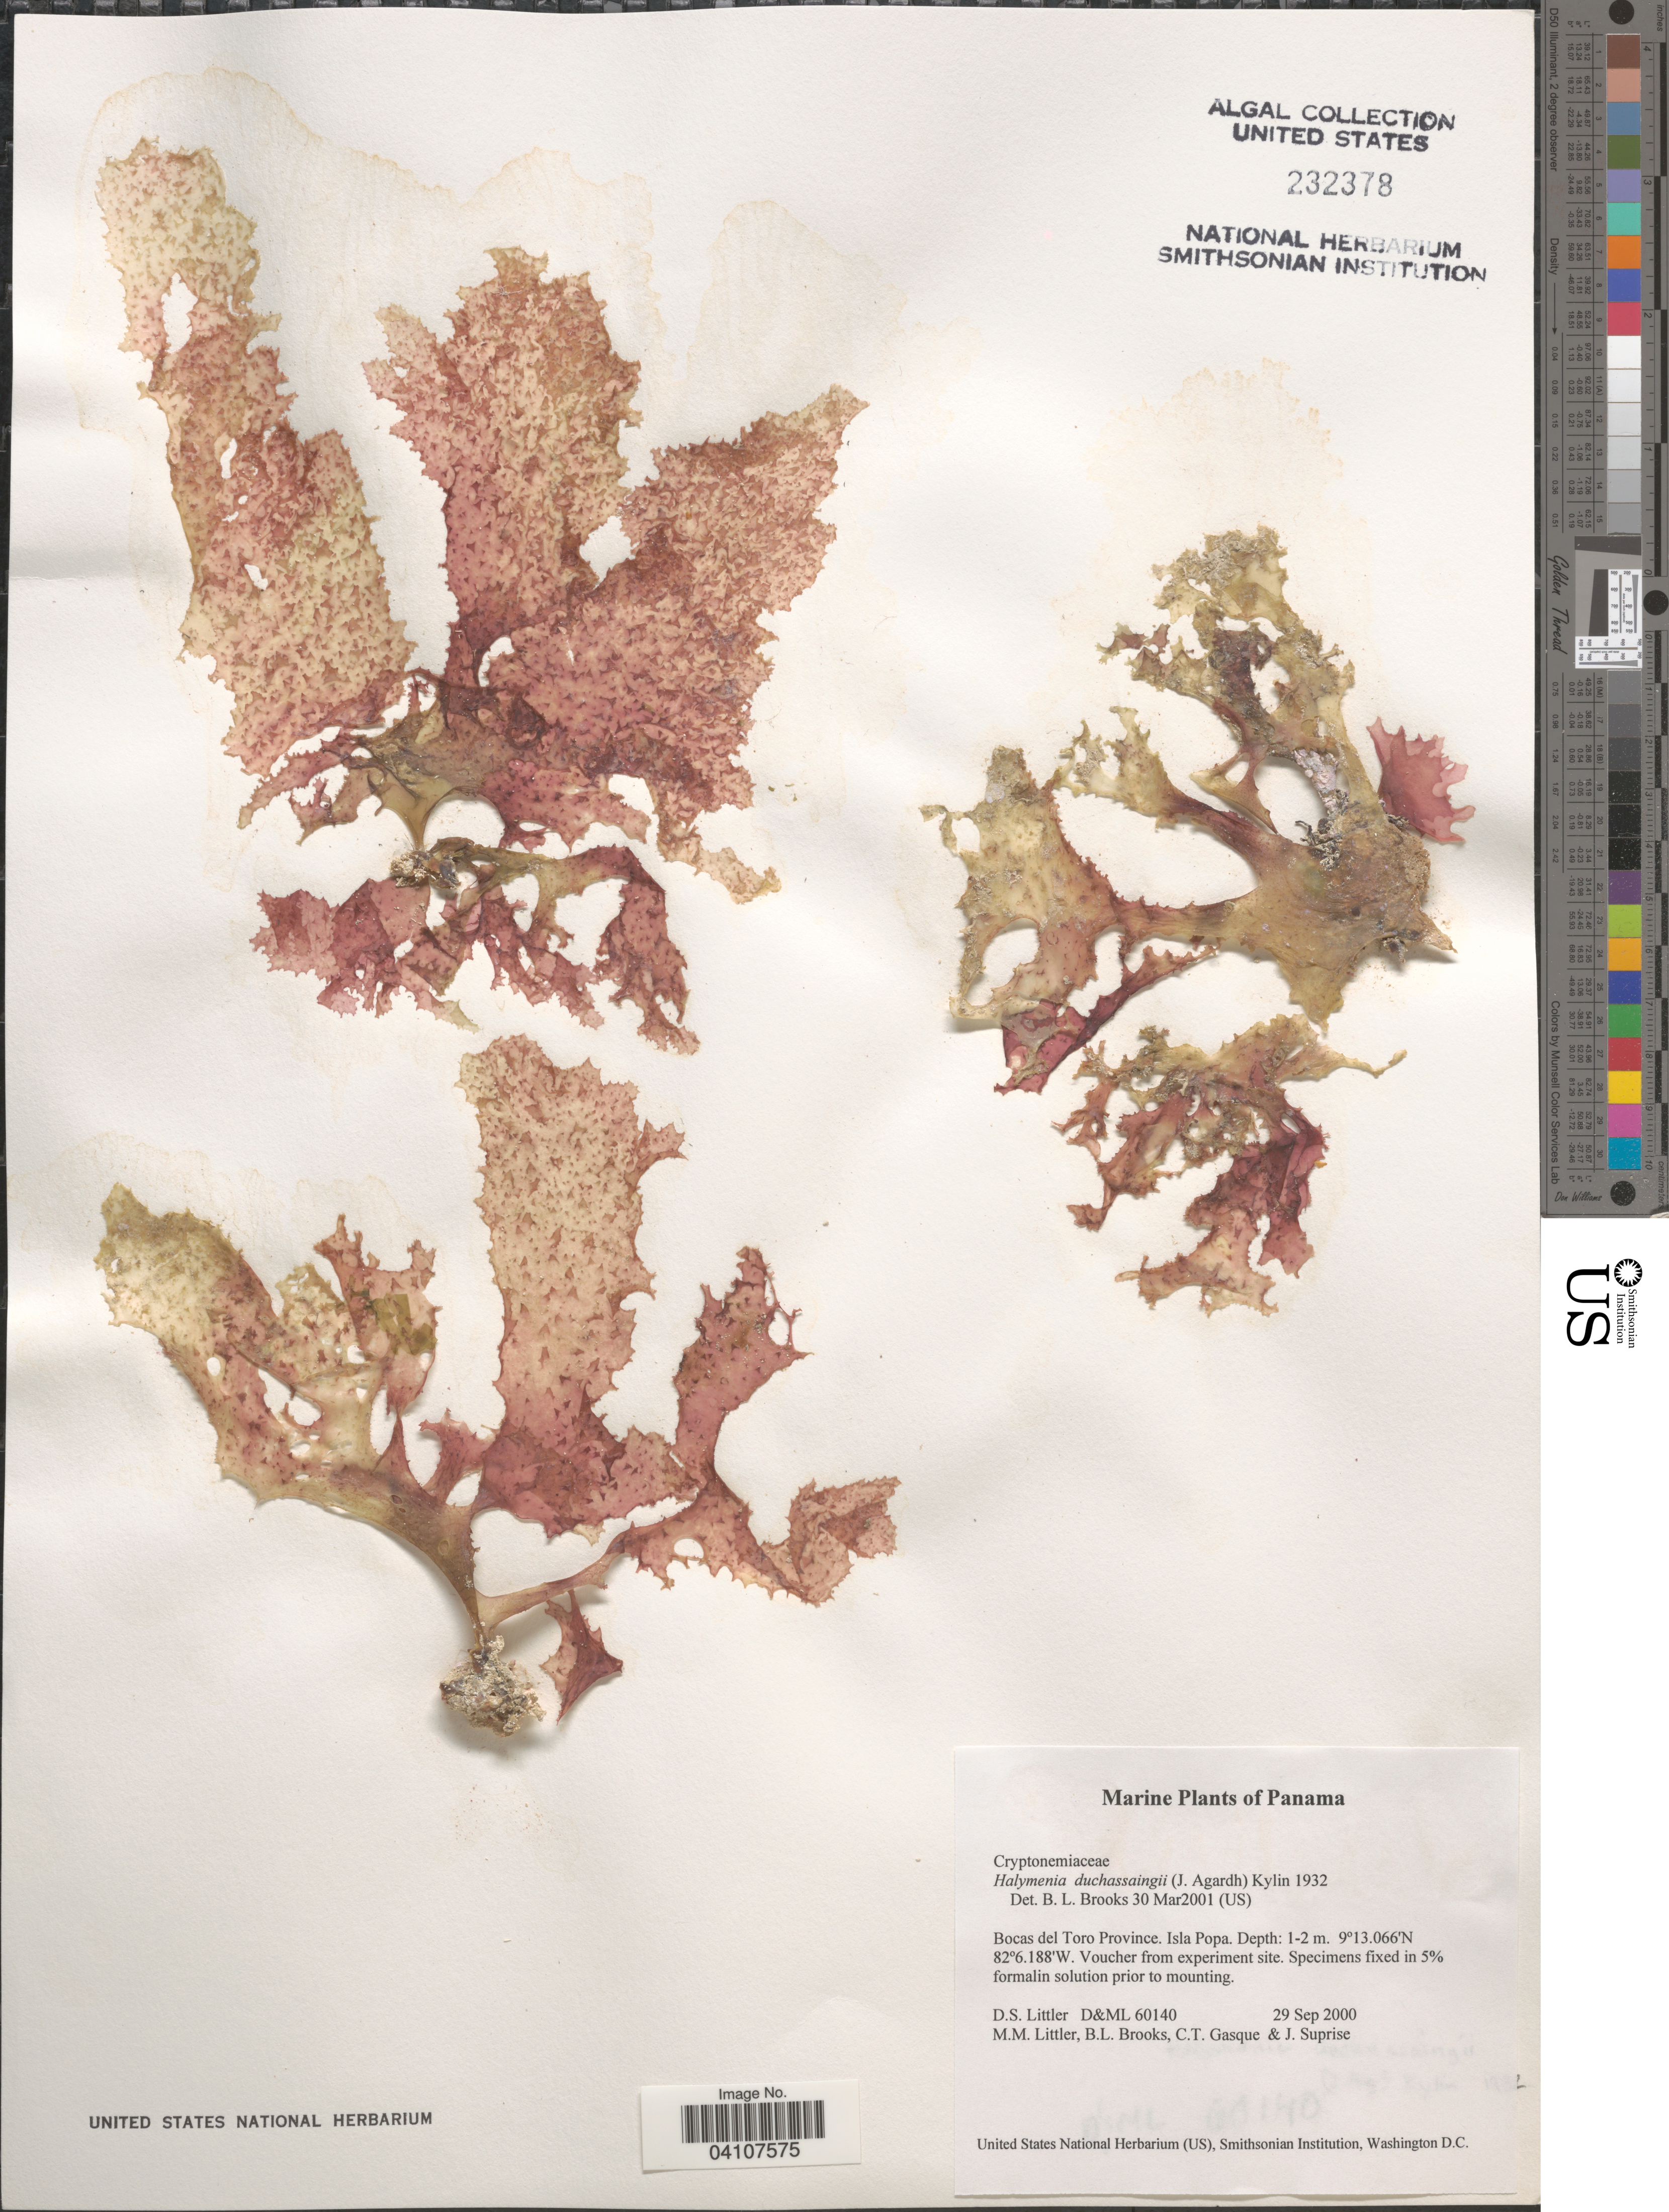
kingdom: Plantae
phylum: Rhodophyta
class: Florideophyceae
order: Halymeniales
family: Halymeniaceae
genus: Halymenia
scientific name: Halymenia duchassaignii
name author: (J. Agardh) Kylin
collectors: D. S. Littler, B. Brooks, C. Gasque & J. Suprise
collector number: D&ML60140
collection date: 2000-09-29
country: Panama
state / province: Bocas del Toro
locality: Isla Popa.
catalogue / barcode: US 232378